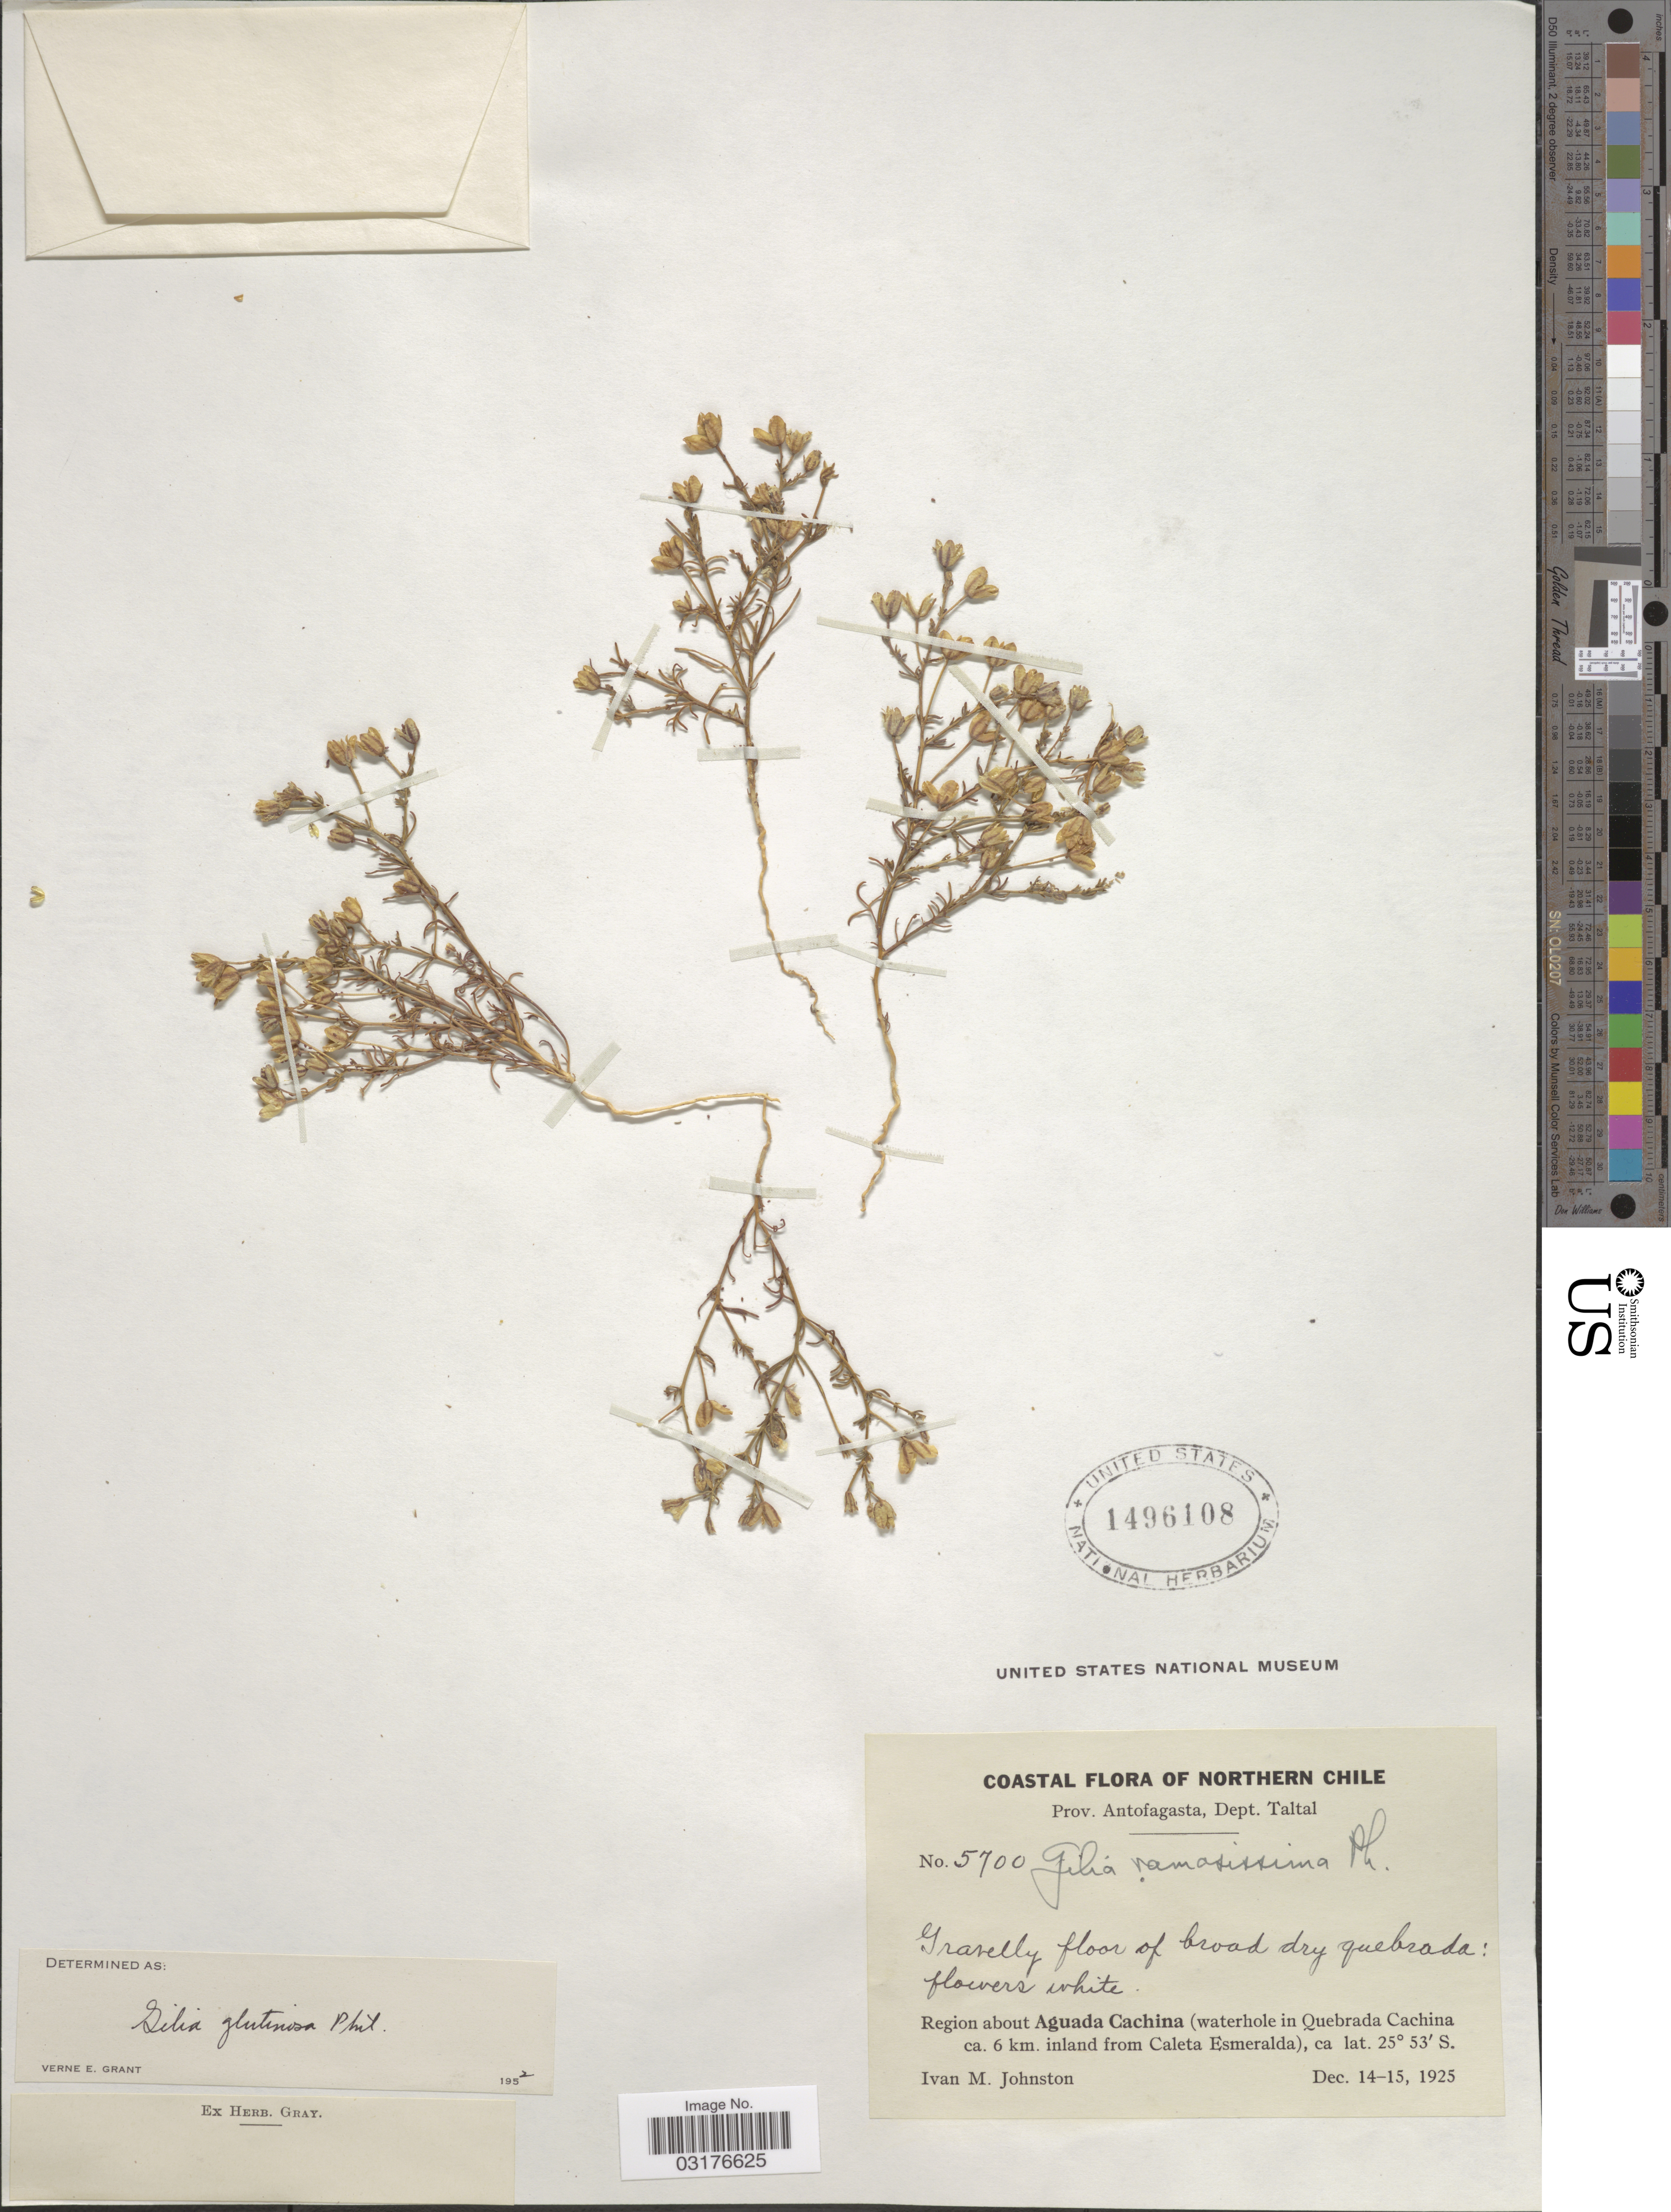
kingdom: Plantae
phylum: Tracheophyta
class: Magnoliopsida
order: Ericales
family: Polemoniaceae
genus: Dayia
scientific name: Dayia glutinosa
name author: (Phil.) J.M. Porter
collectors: I.M. Johnston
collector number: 5700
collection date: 1925-12-14/1925-12-15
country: Chile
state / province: Antofagasta (II)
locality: Coastal of Northern Chile. Prov. Antofagasta, Dept. Taltal. Region about Aguada Cachina (waterhole in Quebrada Cachina ca. 6 km. inland from Caleta Esmeralda).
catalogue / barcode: US 1496108